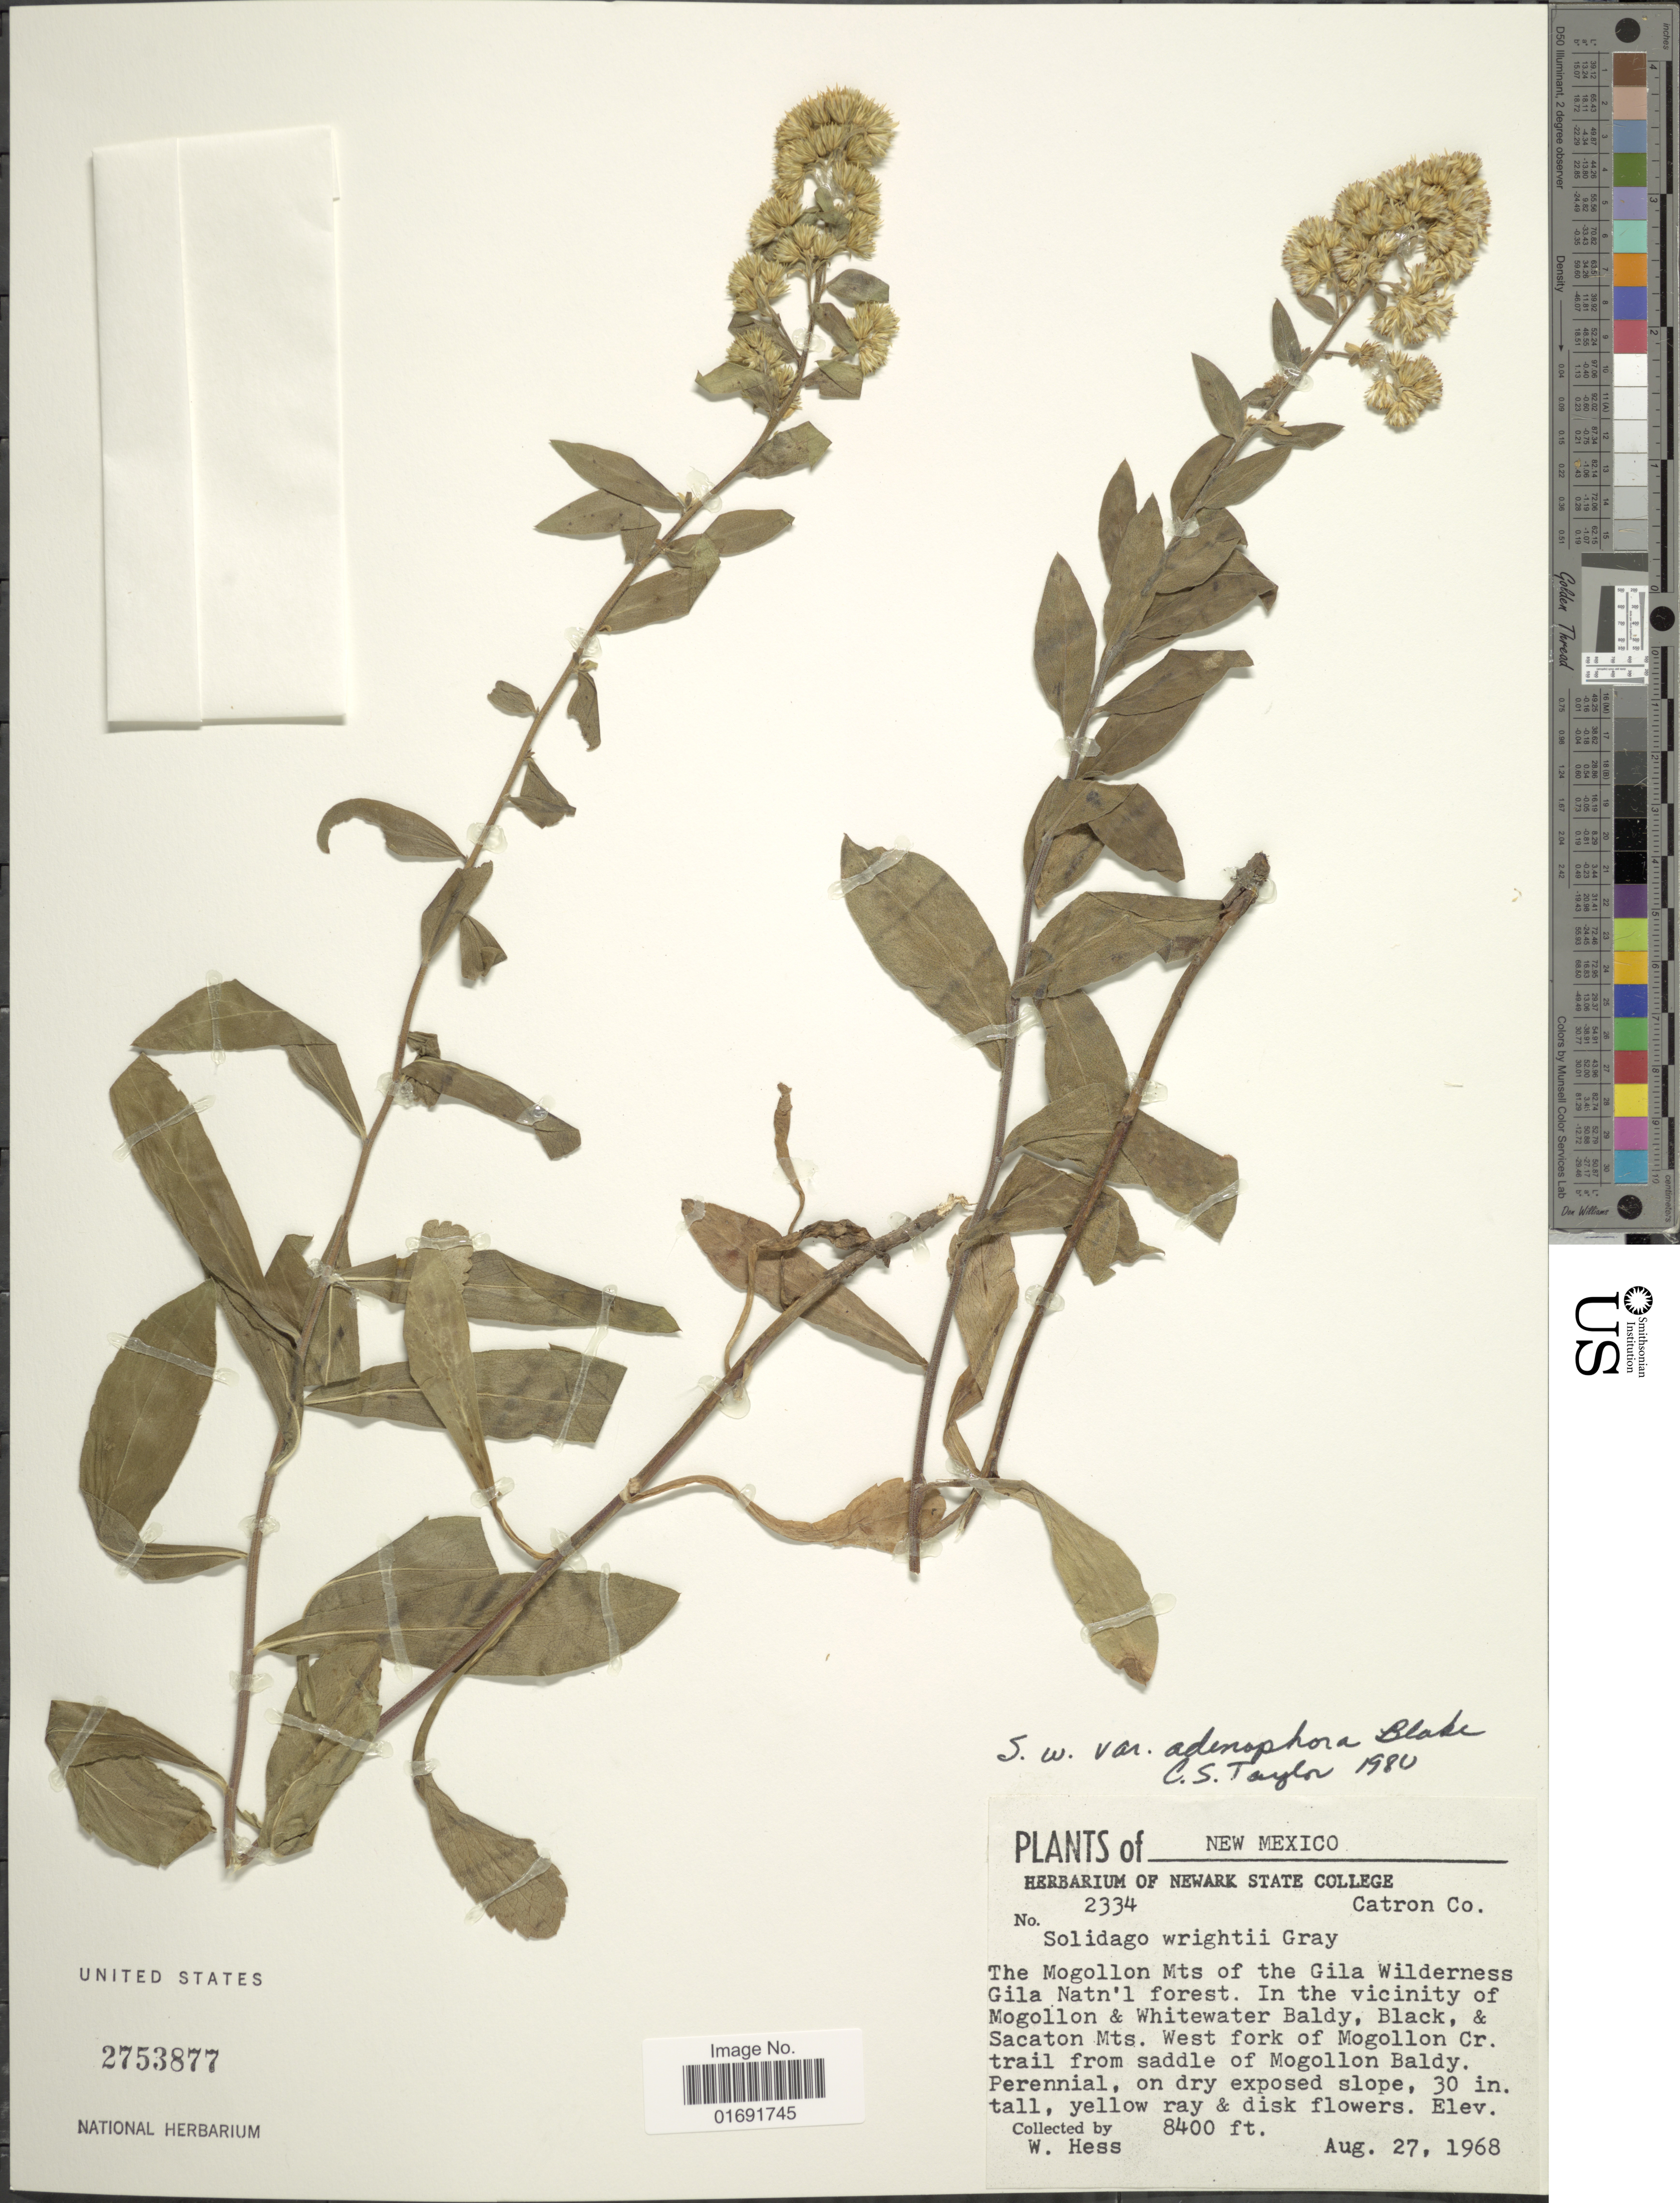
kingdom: Plantae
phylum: Tracheophyta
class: Magnoliopsida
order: Asterales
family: Asteraceae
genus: Solidago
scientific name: Solidago wrightii var. adenophora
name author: S.F. Blake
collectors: W. Hess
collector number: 1334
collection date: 1968-08-27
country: United States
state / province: New Mexico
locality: Catron Co., The Mogollon Mts of the Gila Wilderness Gila Natn'l forest, Vicinity of Mogollon & Whitewater Baldy, Black & Sacaton Mts, west fork of Mogollon Cr. trail from saddle of Mogollon Baldy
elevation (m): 2560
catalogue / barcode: US 2753877